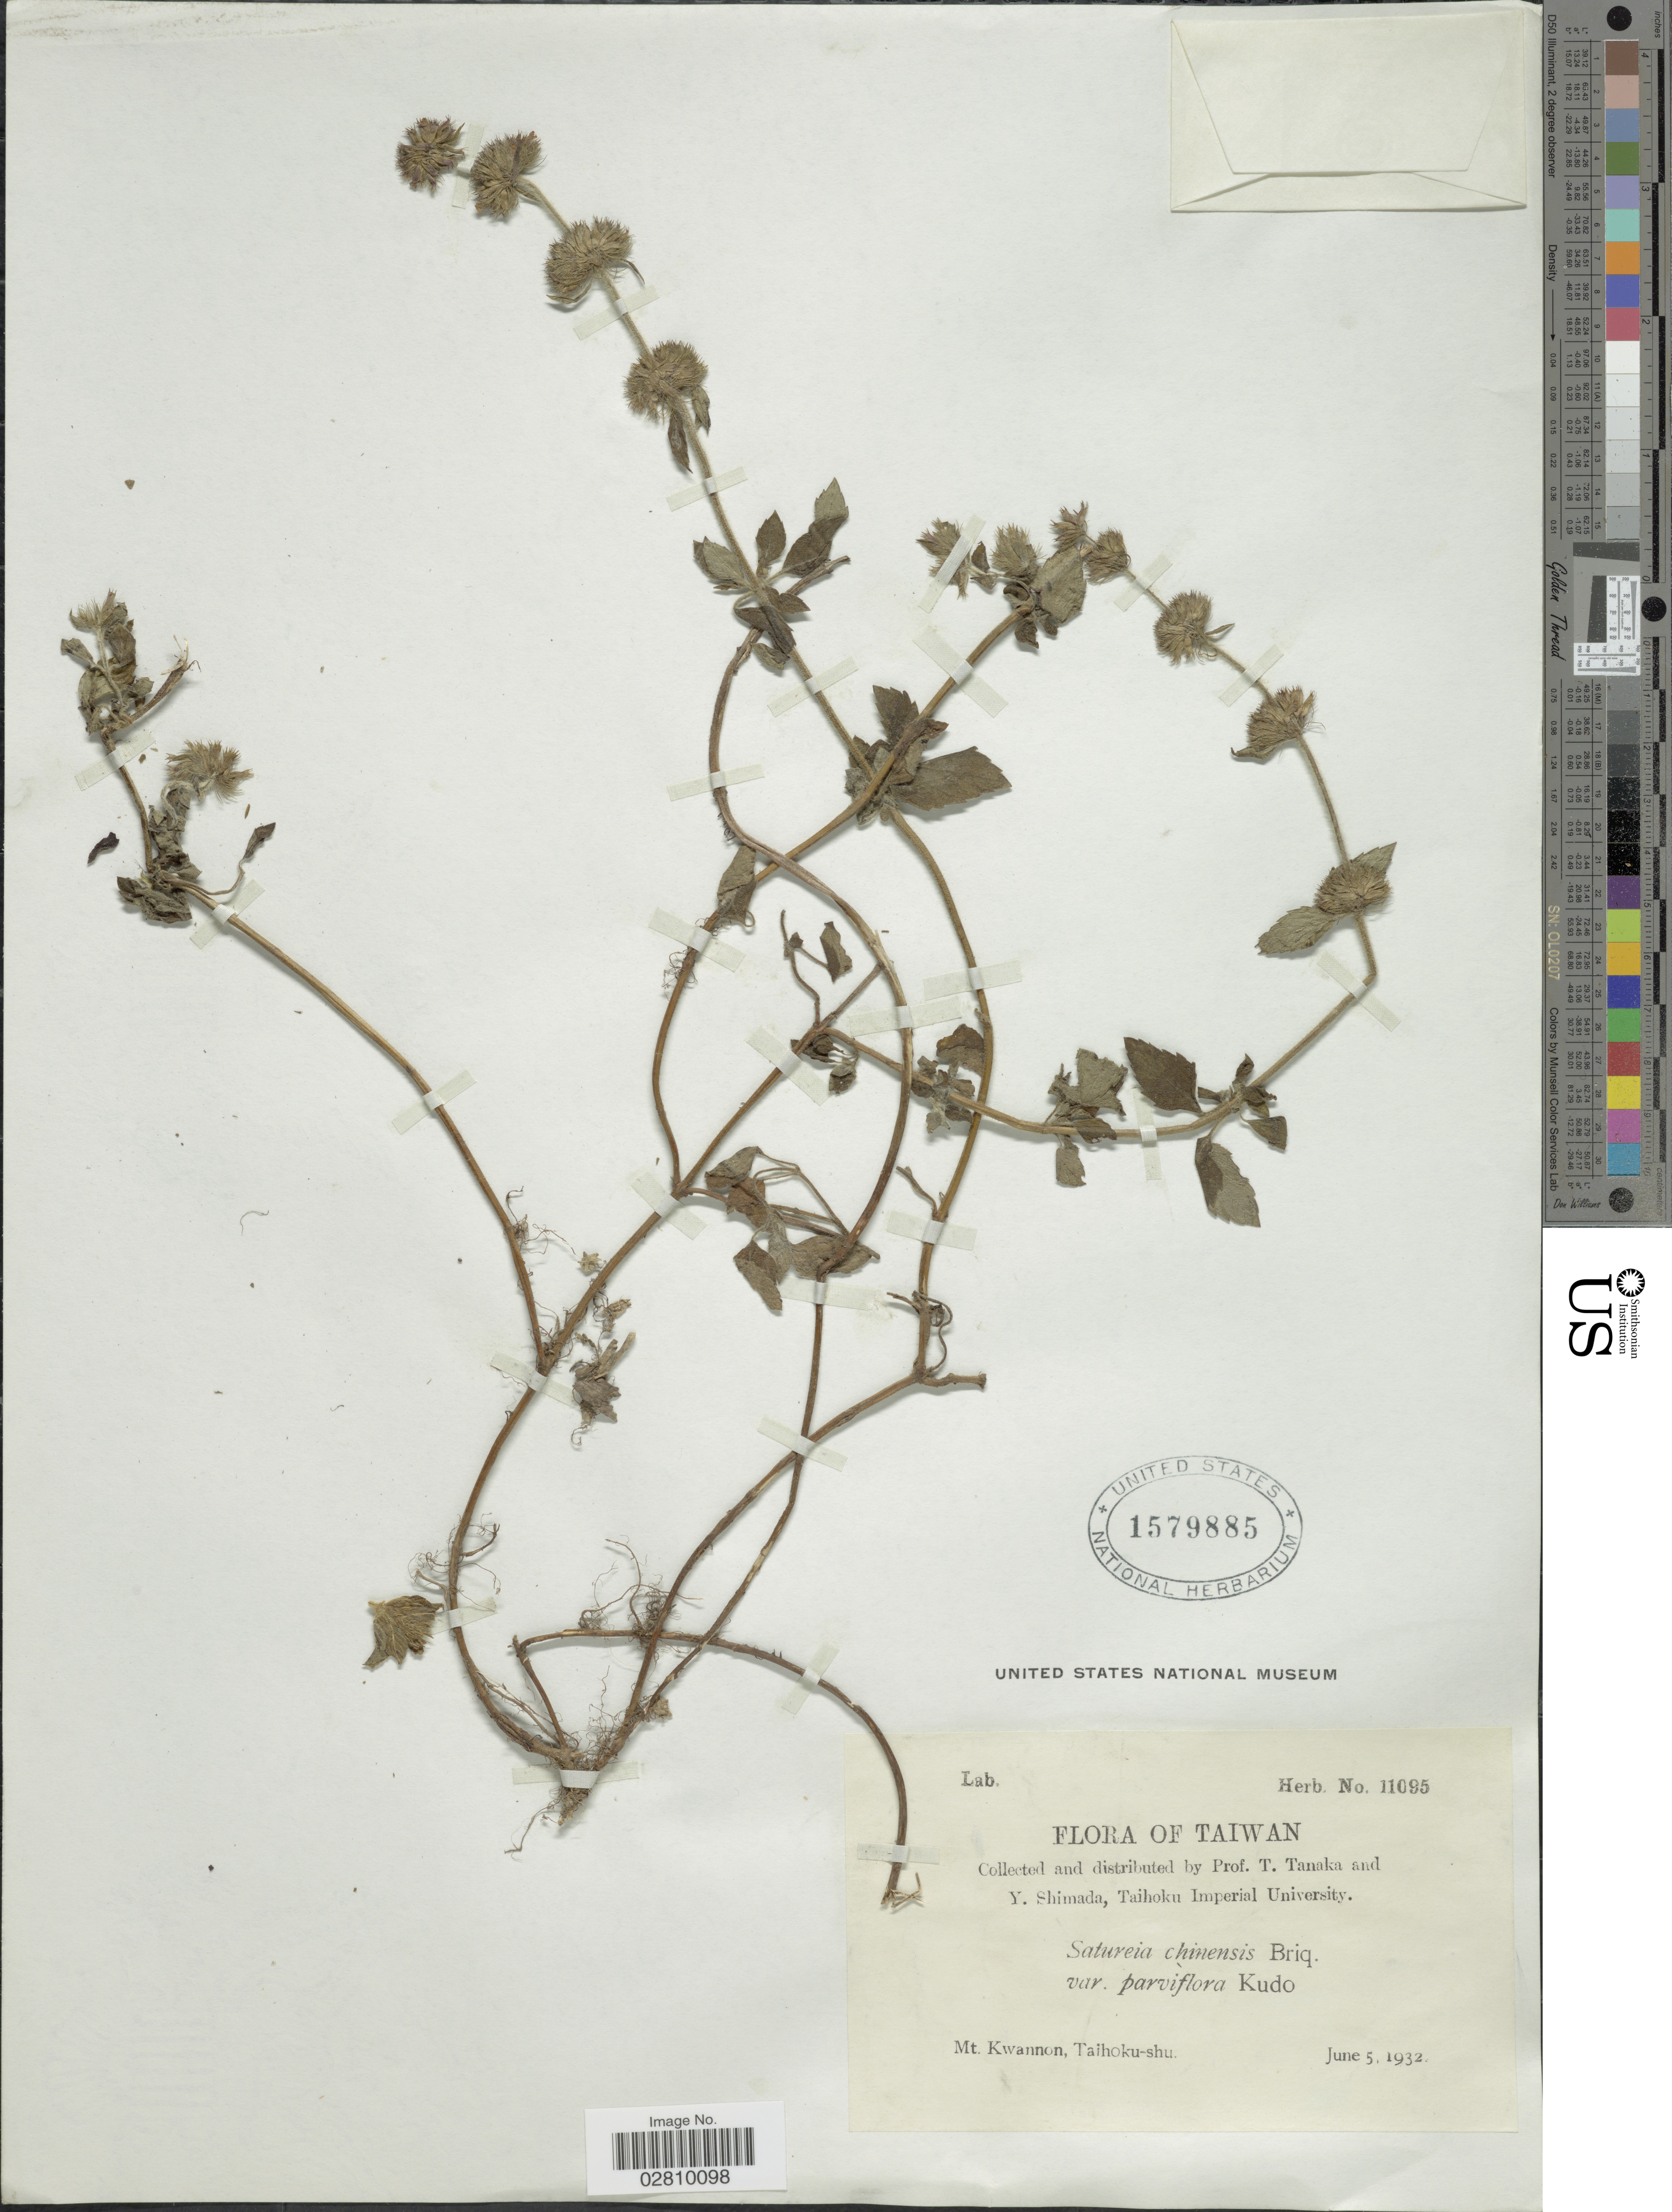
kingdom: Plantae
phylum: Tracheophyta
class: Magnoliopsida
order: Lamiales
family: Lamiaceae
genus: Calamintha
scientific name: Calamintha chinensis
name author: Benth.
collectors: T. Tanaka & Y. Shimada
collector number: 11095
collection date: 1932-06-05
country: Taiwan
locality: Mt. Kwannon, Taihoku-shu.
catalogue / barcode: US 1579885